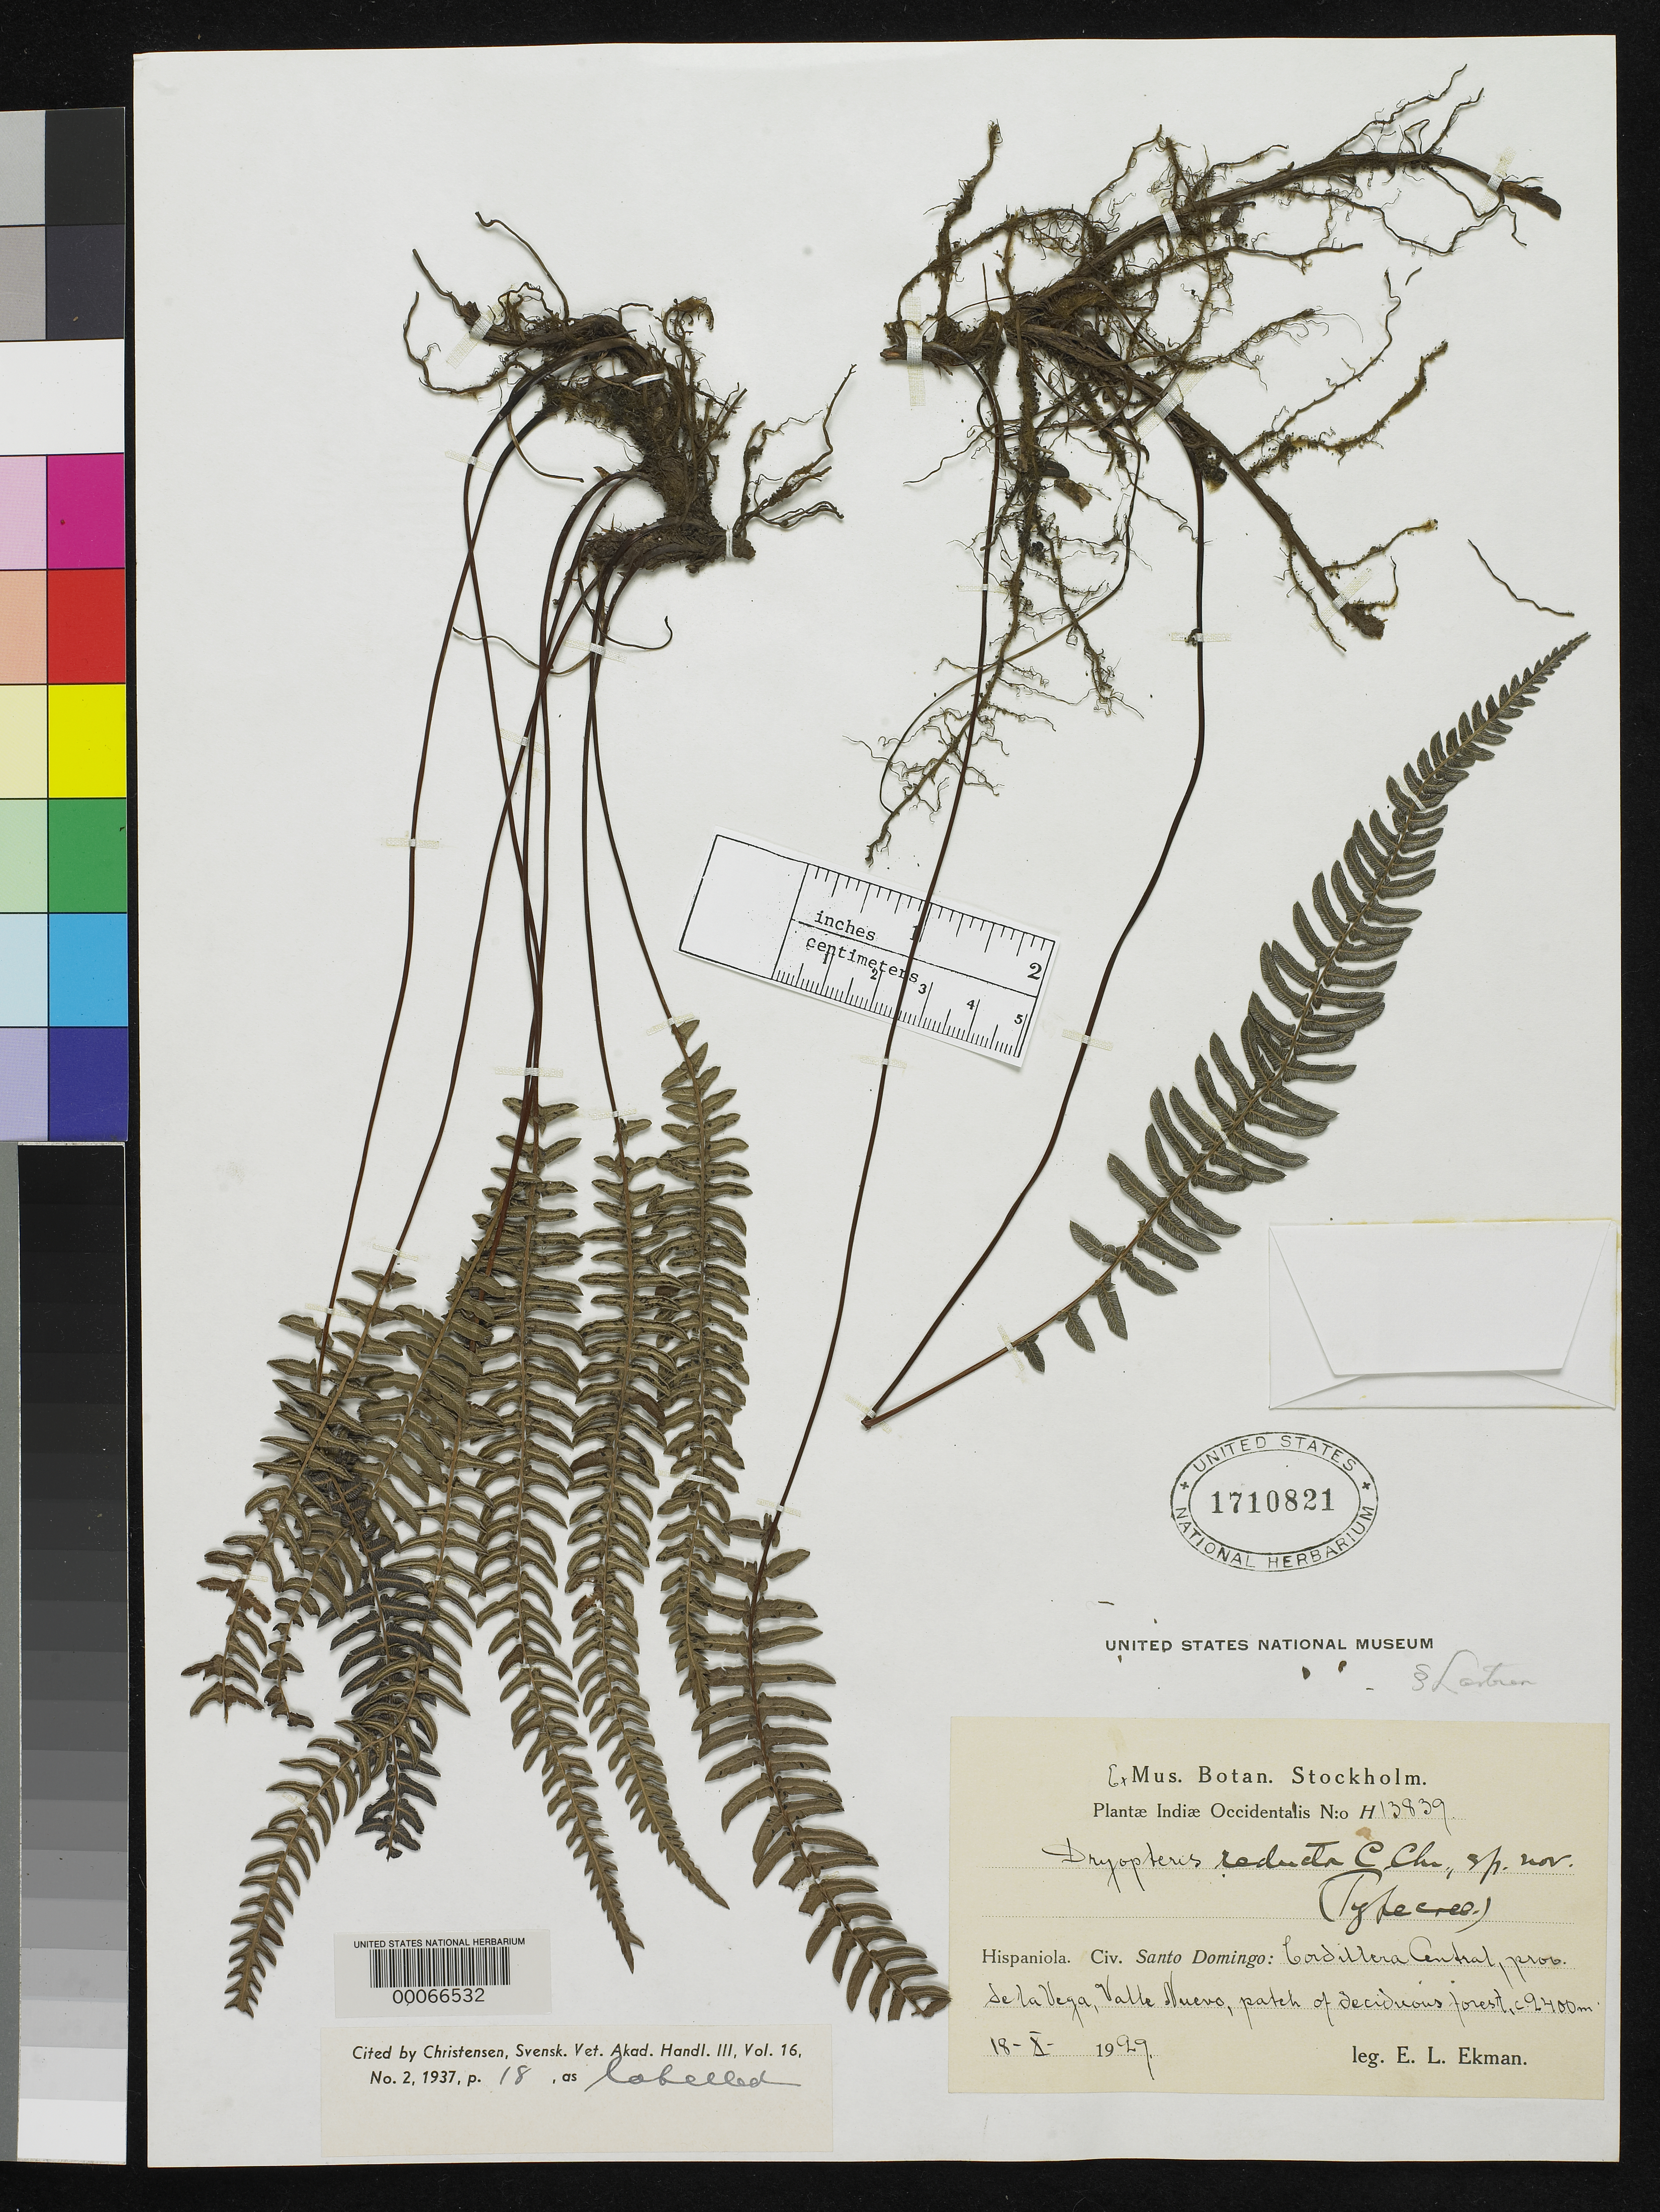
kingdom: Plantae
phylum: Tracheophyta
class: Polypodiopsida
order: Polypodiales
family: Dryopteridaceae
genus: Dryopteris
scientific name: Dryopteris reducta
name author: C. Chr.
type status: Isotype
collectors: E. L. Ekman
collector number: H13839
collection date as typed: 18 Oct 1929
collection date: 1929-10-18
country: Dominican Republic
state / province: La Vega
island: Hispaniola Island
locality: Valle Nuevo.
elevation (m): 2400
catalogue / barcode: US 1710821